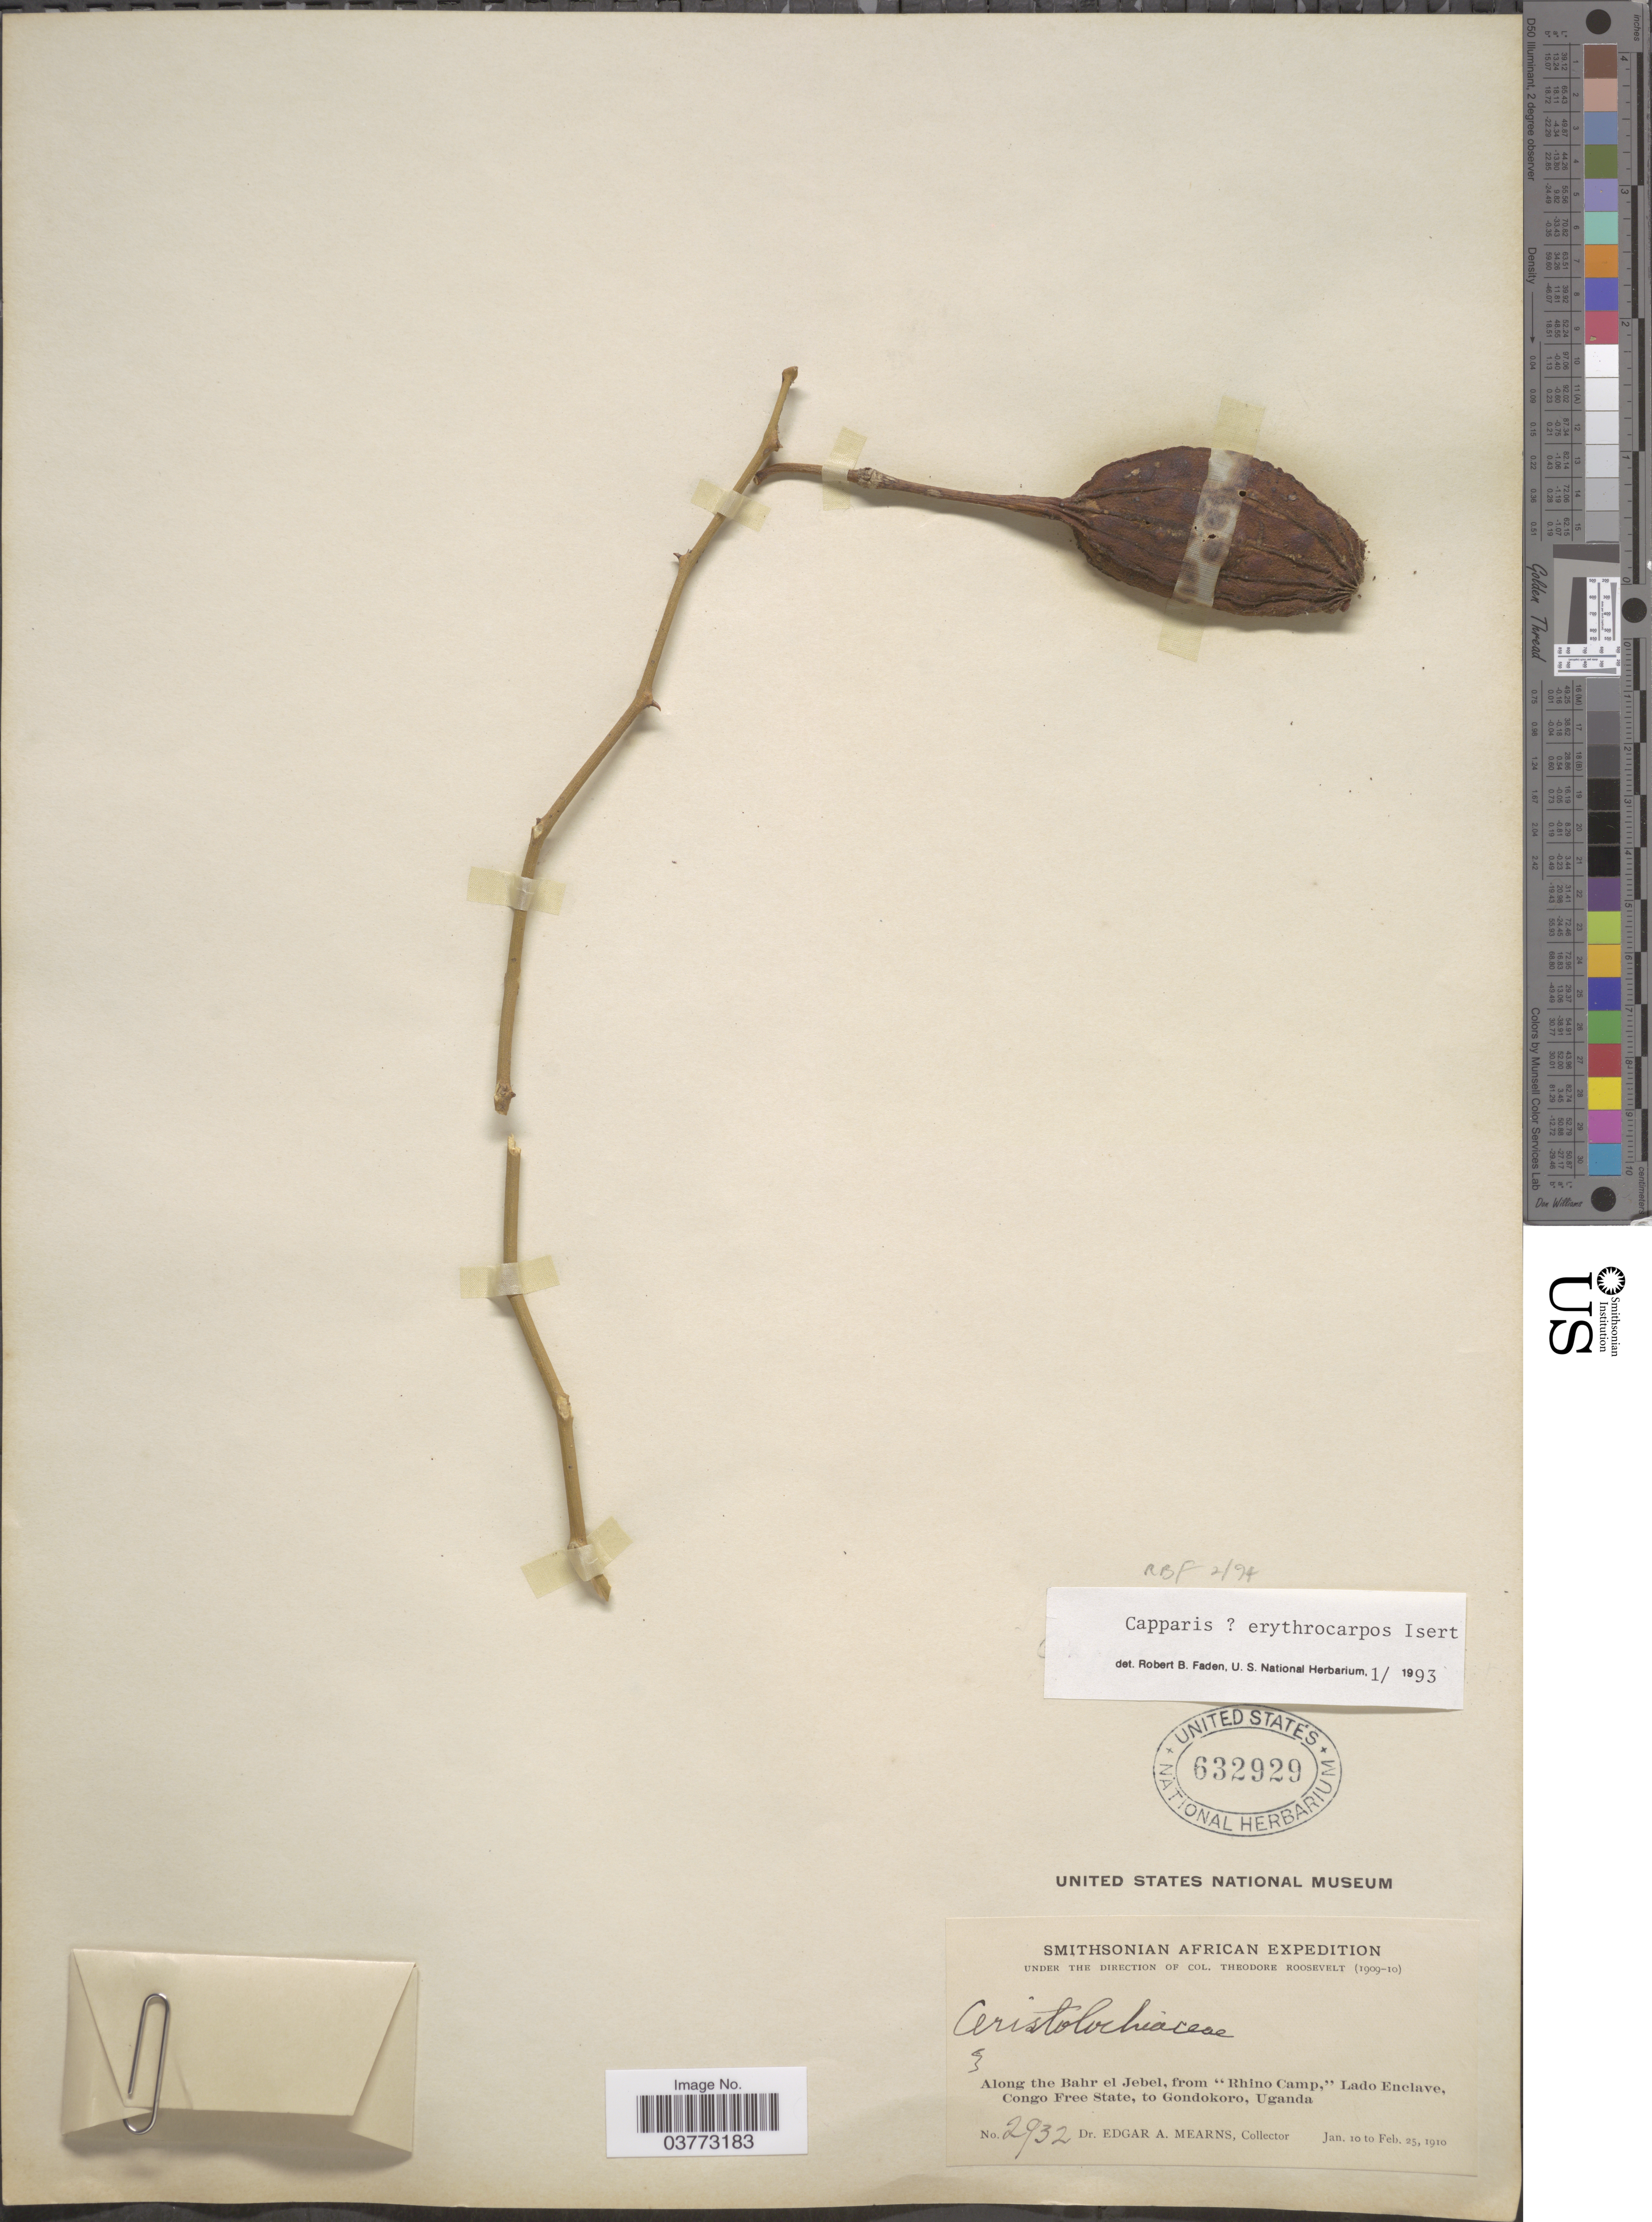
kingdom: Plantae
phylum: Tracheophyta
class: Magnoliopsida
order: Brassicales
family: Capparaceae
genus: Capparis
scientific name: Capparis erythrocarpos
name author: Isert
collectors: E. A. Mearns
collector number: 2932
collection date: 1910-01-10/1910-02-25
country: South Sudan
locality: Along the Bahr el Jebel, from "Rhino Camp," Lado Enclave, Congo Free State, to Gondokoro.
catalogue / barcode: US 632929